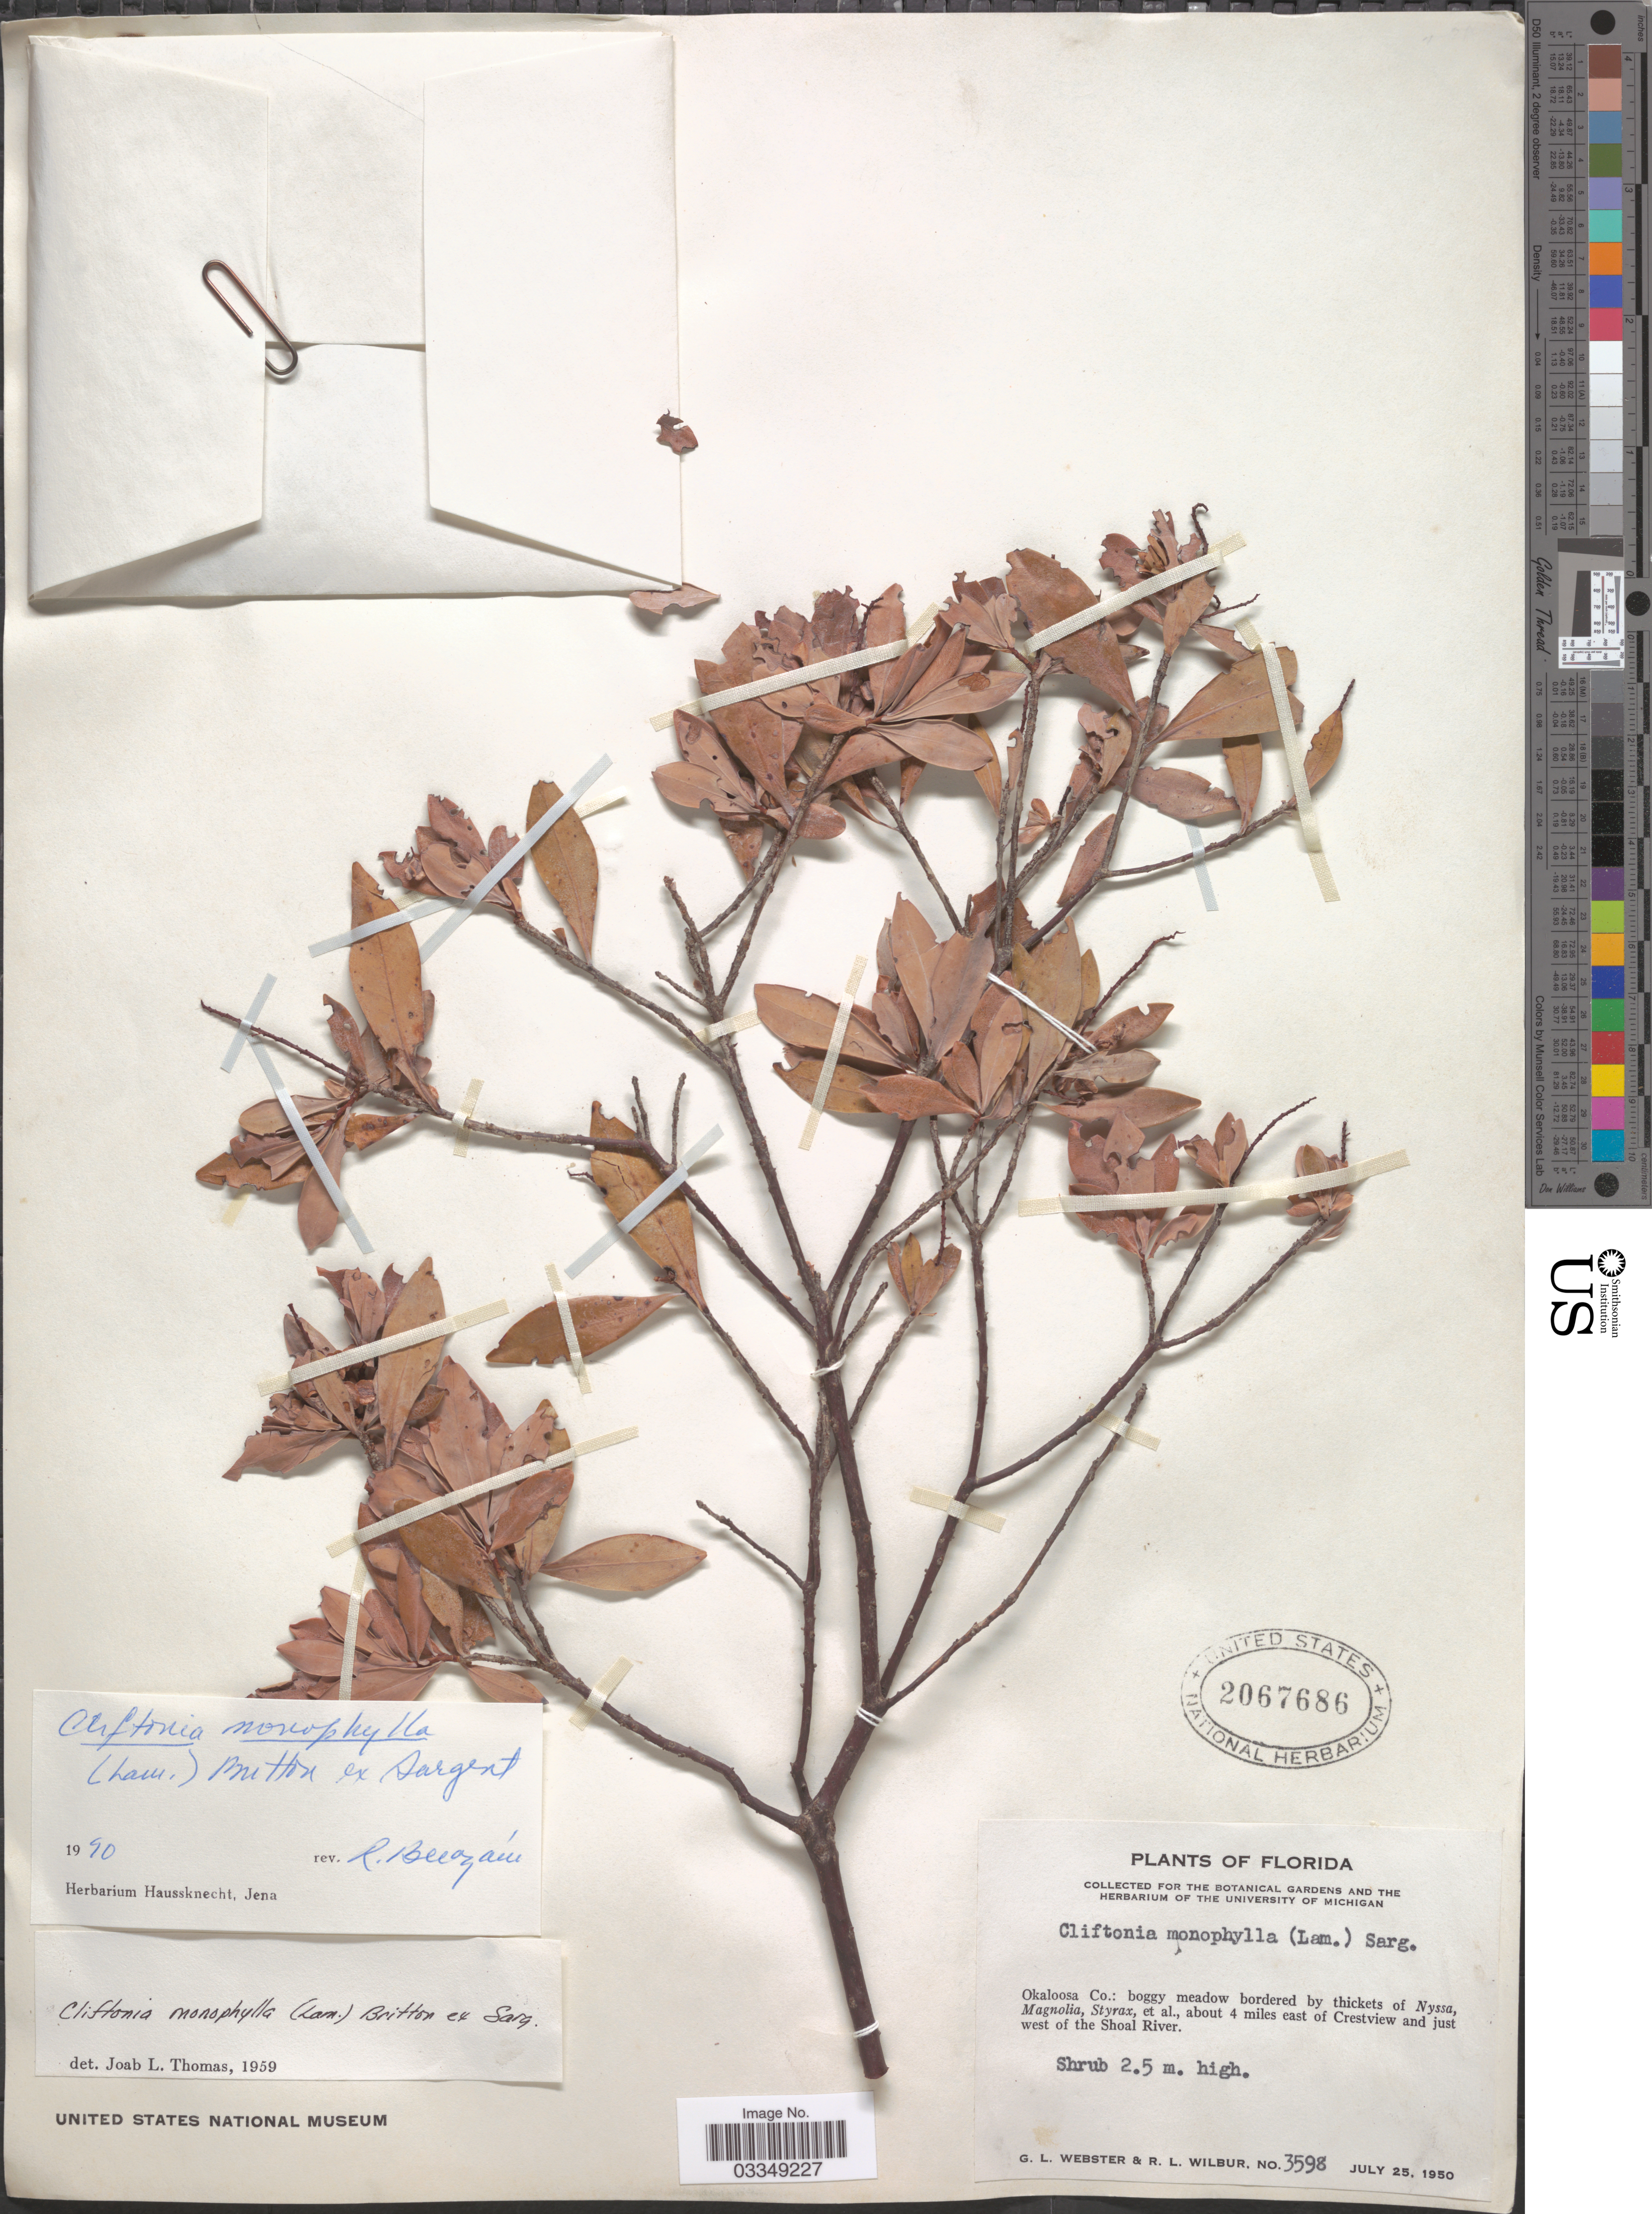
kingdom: Plantae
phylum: Tracheophyta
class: Magnoliopsida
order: Ericales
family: Cyrillaceae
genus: Cliftonia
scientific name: Cliftonia monophylla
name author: (Lam.) Britton ex Sarg.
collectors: G. L. Webster & R. L. Wilbur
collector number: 3598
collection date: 1950-07-25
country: United States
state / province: Florida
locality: Okaloosa Co.: about 4 miles east of Crestview and just west of the Shoal River.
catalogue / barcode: US 2067686